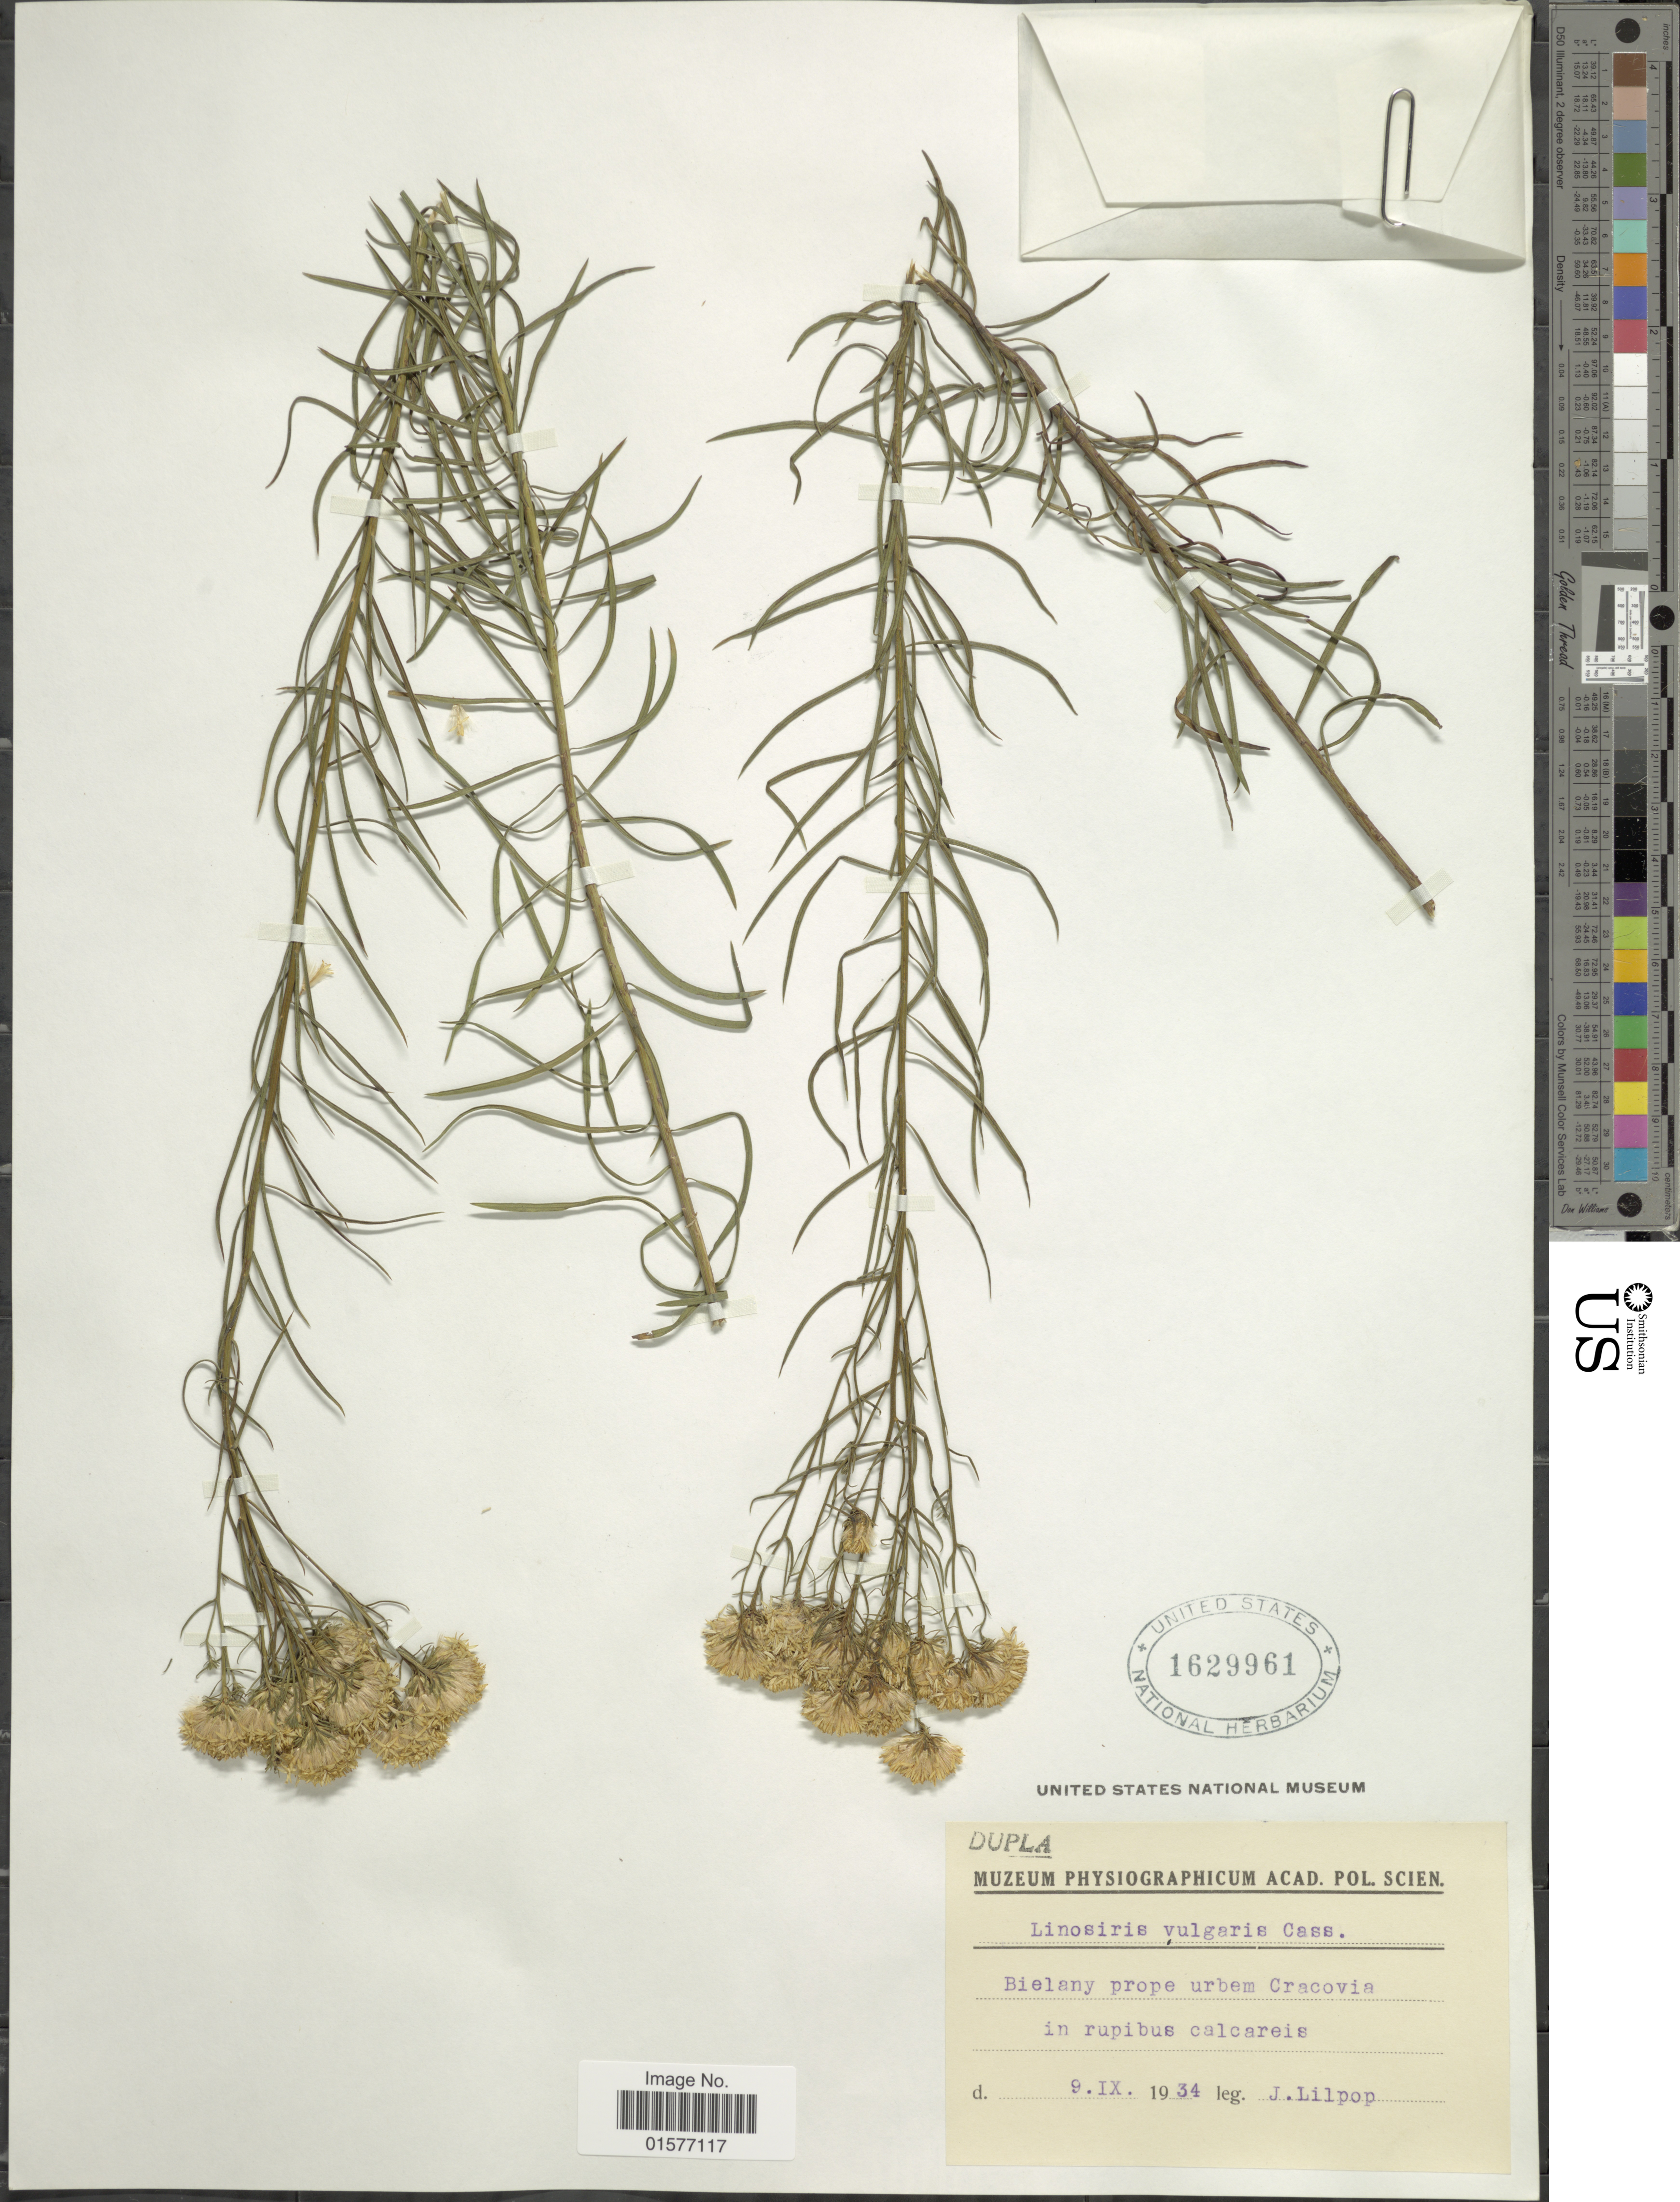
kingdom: Plantae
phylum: Tracheophyta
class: Magnoliopsida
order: Asterales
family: Asteraceae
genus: Linosyris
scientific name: Linosyris vulgaris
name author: Cass. ex Less.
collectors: J. Lilpop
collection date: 1934-09-09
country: Poland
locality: Bielany prope urbem Cracovia in rupibus calcareis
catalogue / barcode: US 1629961